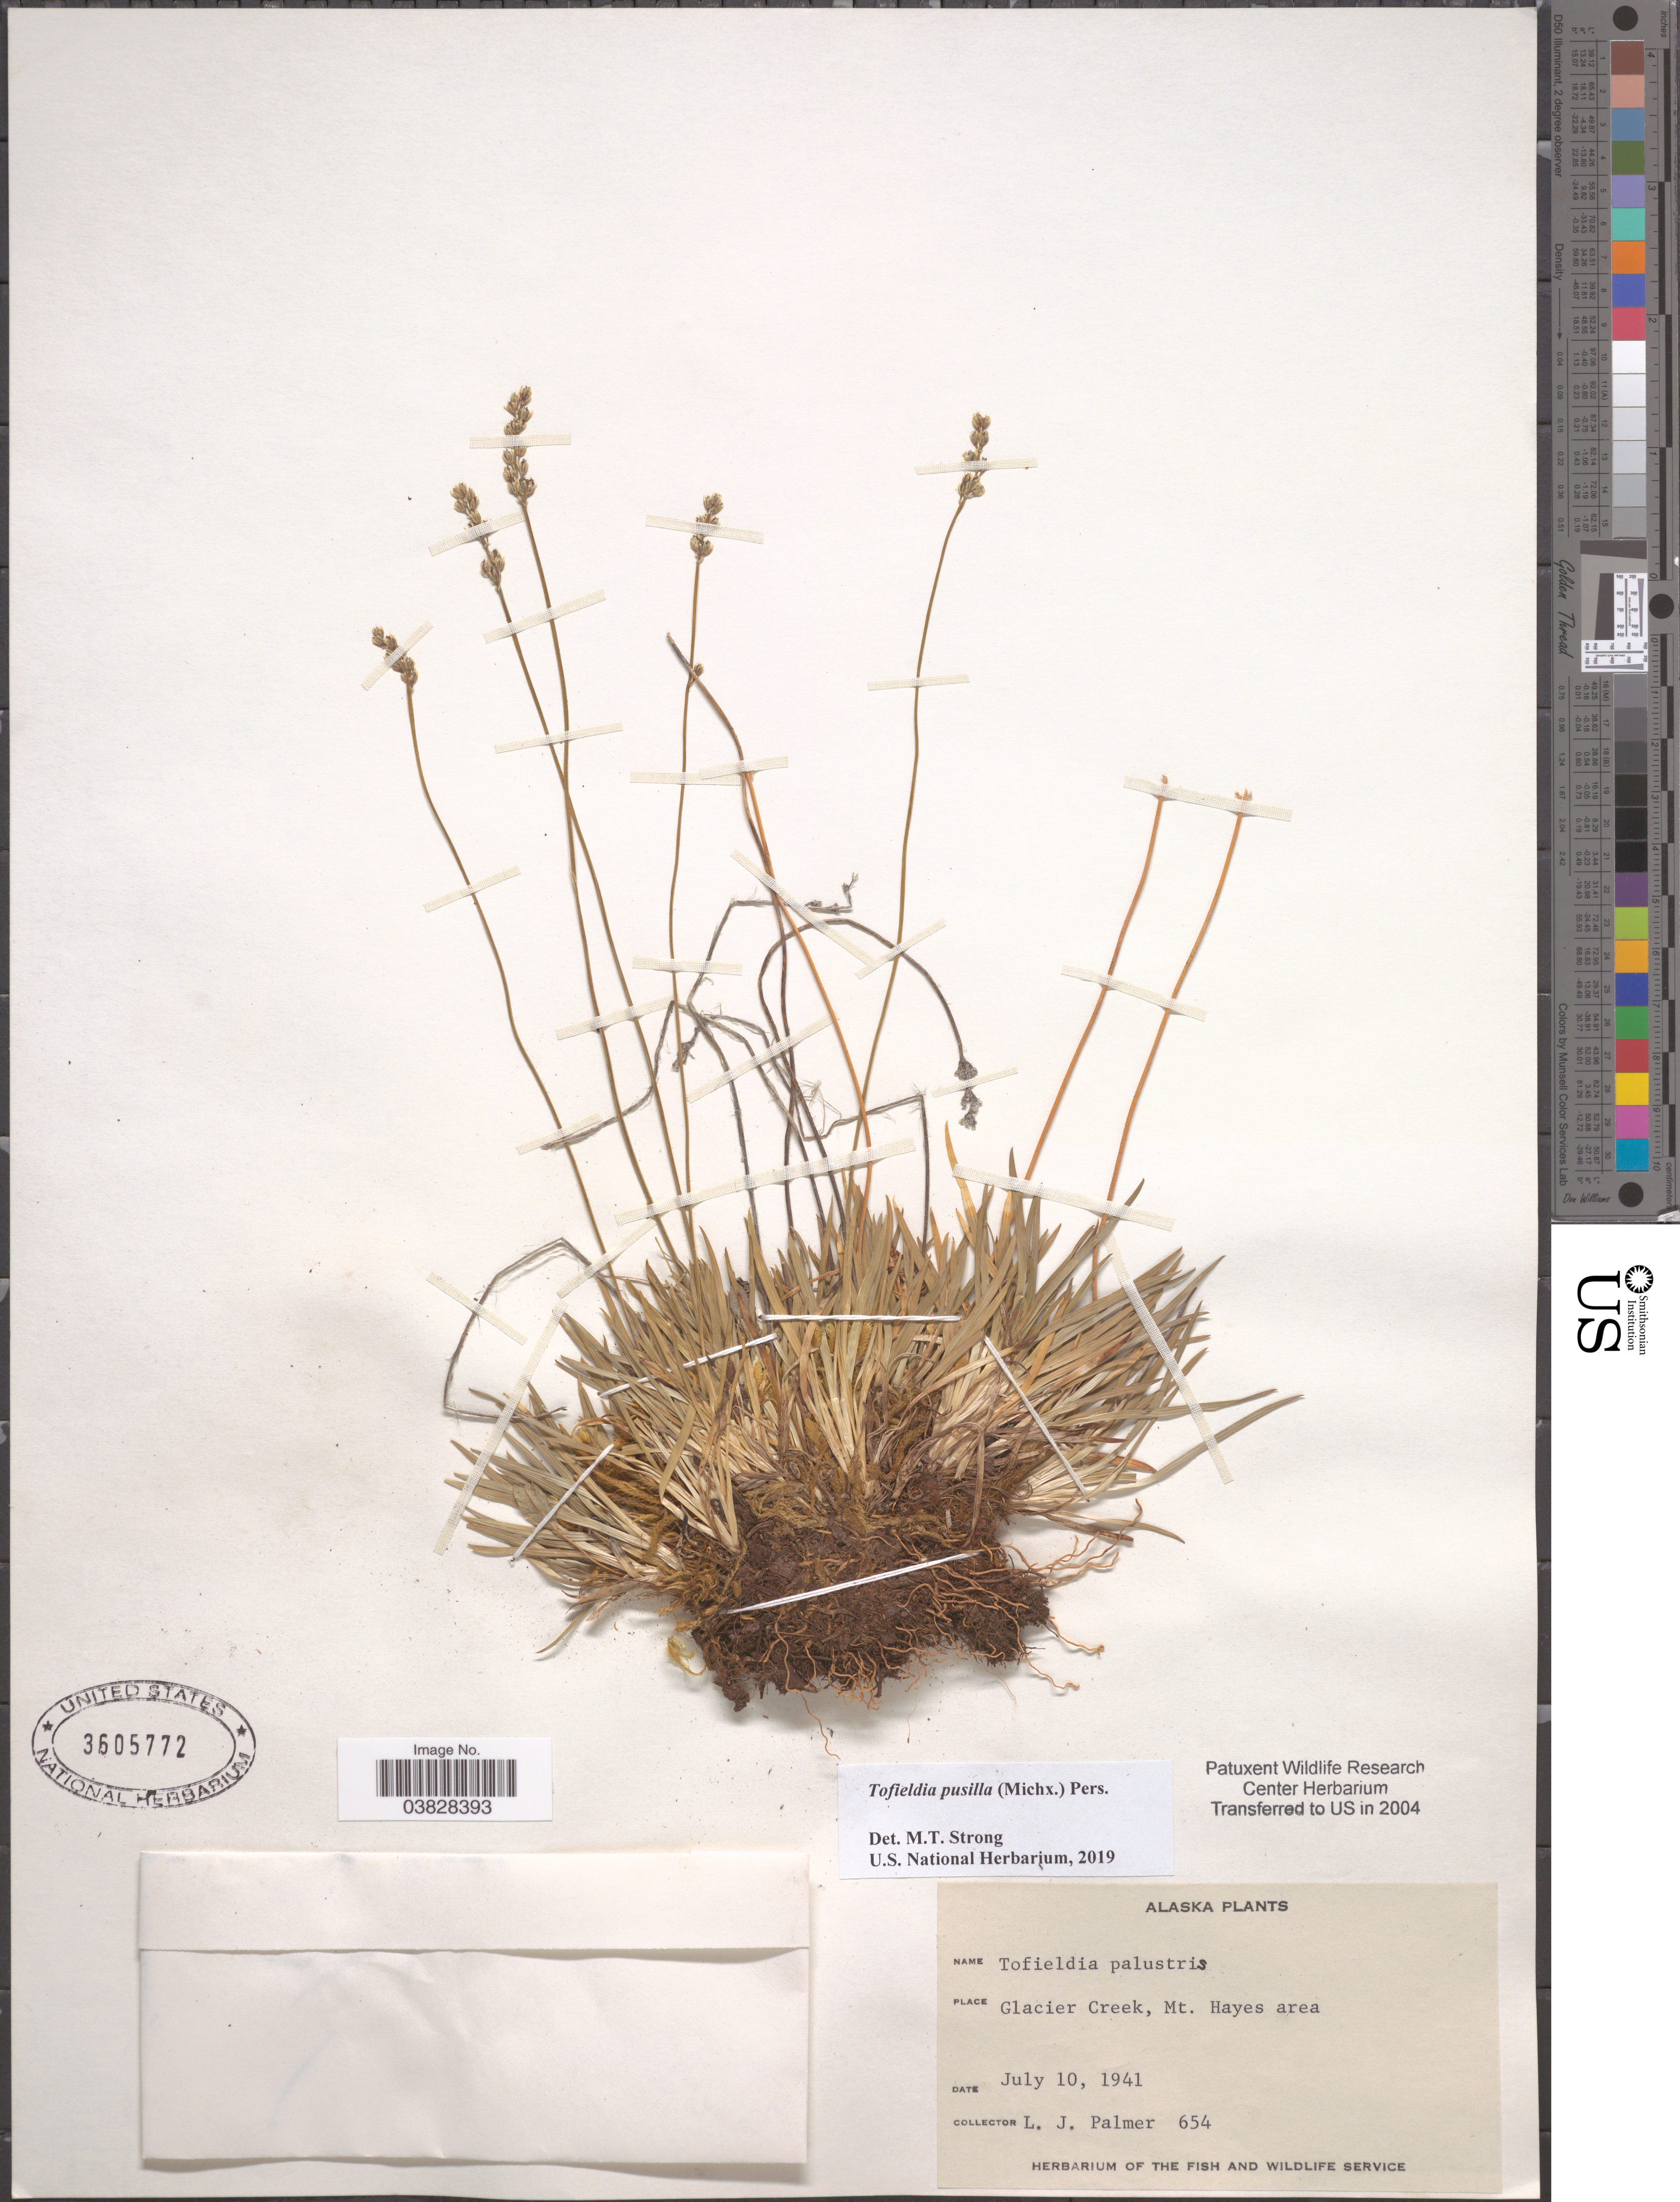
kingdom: Plantae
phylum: Tracheophyta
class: Liliopsida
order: Alismatales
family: Tofieldiaceae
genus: Tofieldia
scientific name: Tofieldia pusilla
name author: (Michx.) Pers.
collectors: L. J. Palmer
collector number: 654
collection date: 1941-07-10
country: United States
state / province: Alaska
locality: Glacier Creek, Mt. Hayes area.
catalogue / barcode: US 3605772